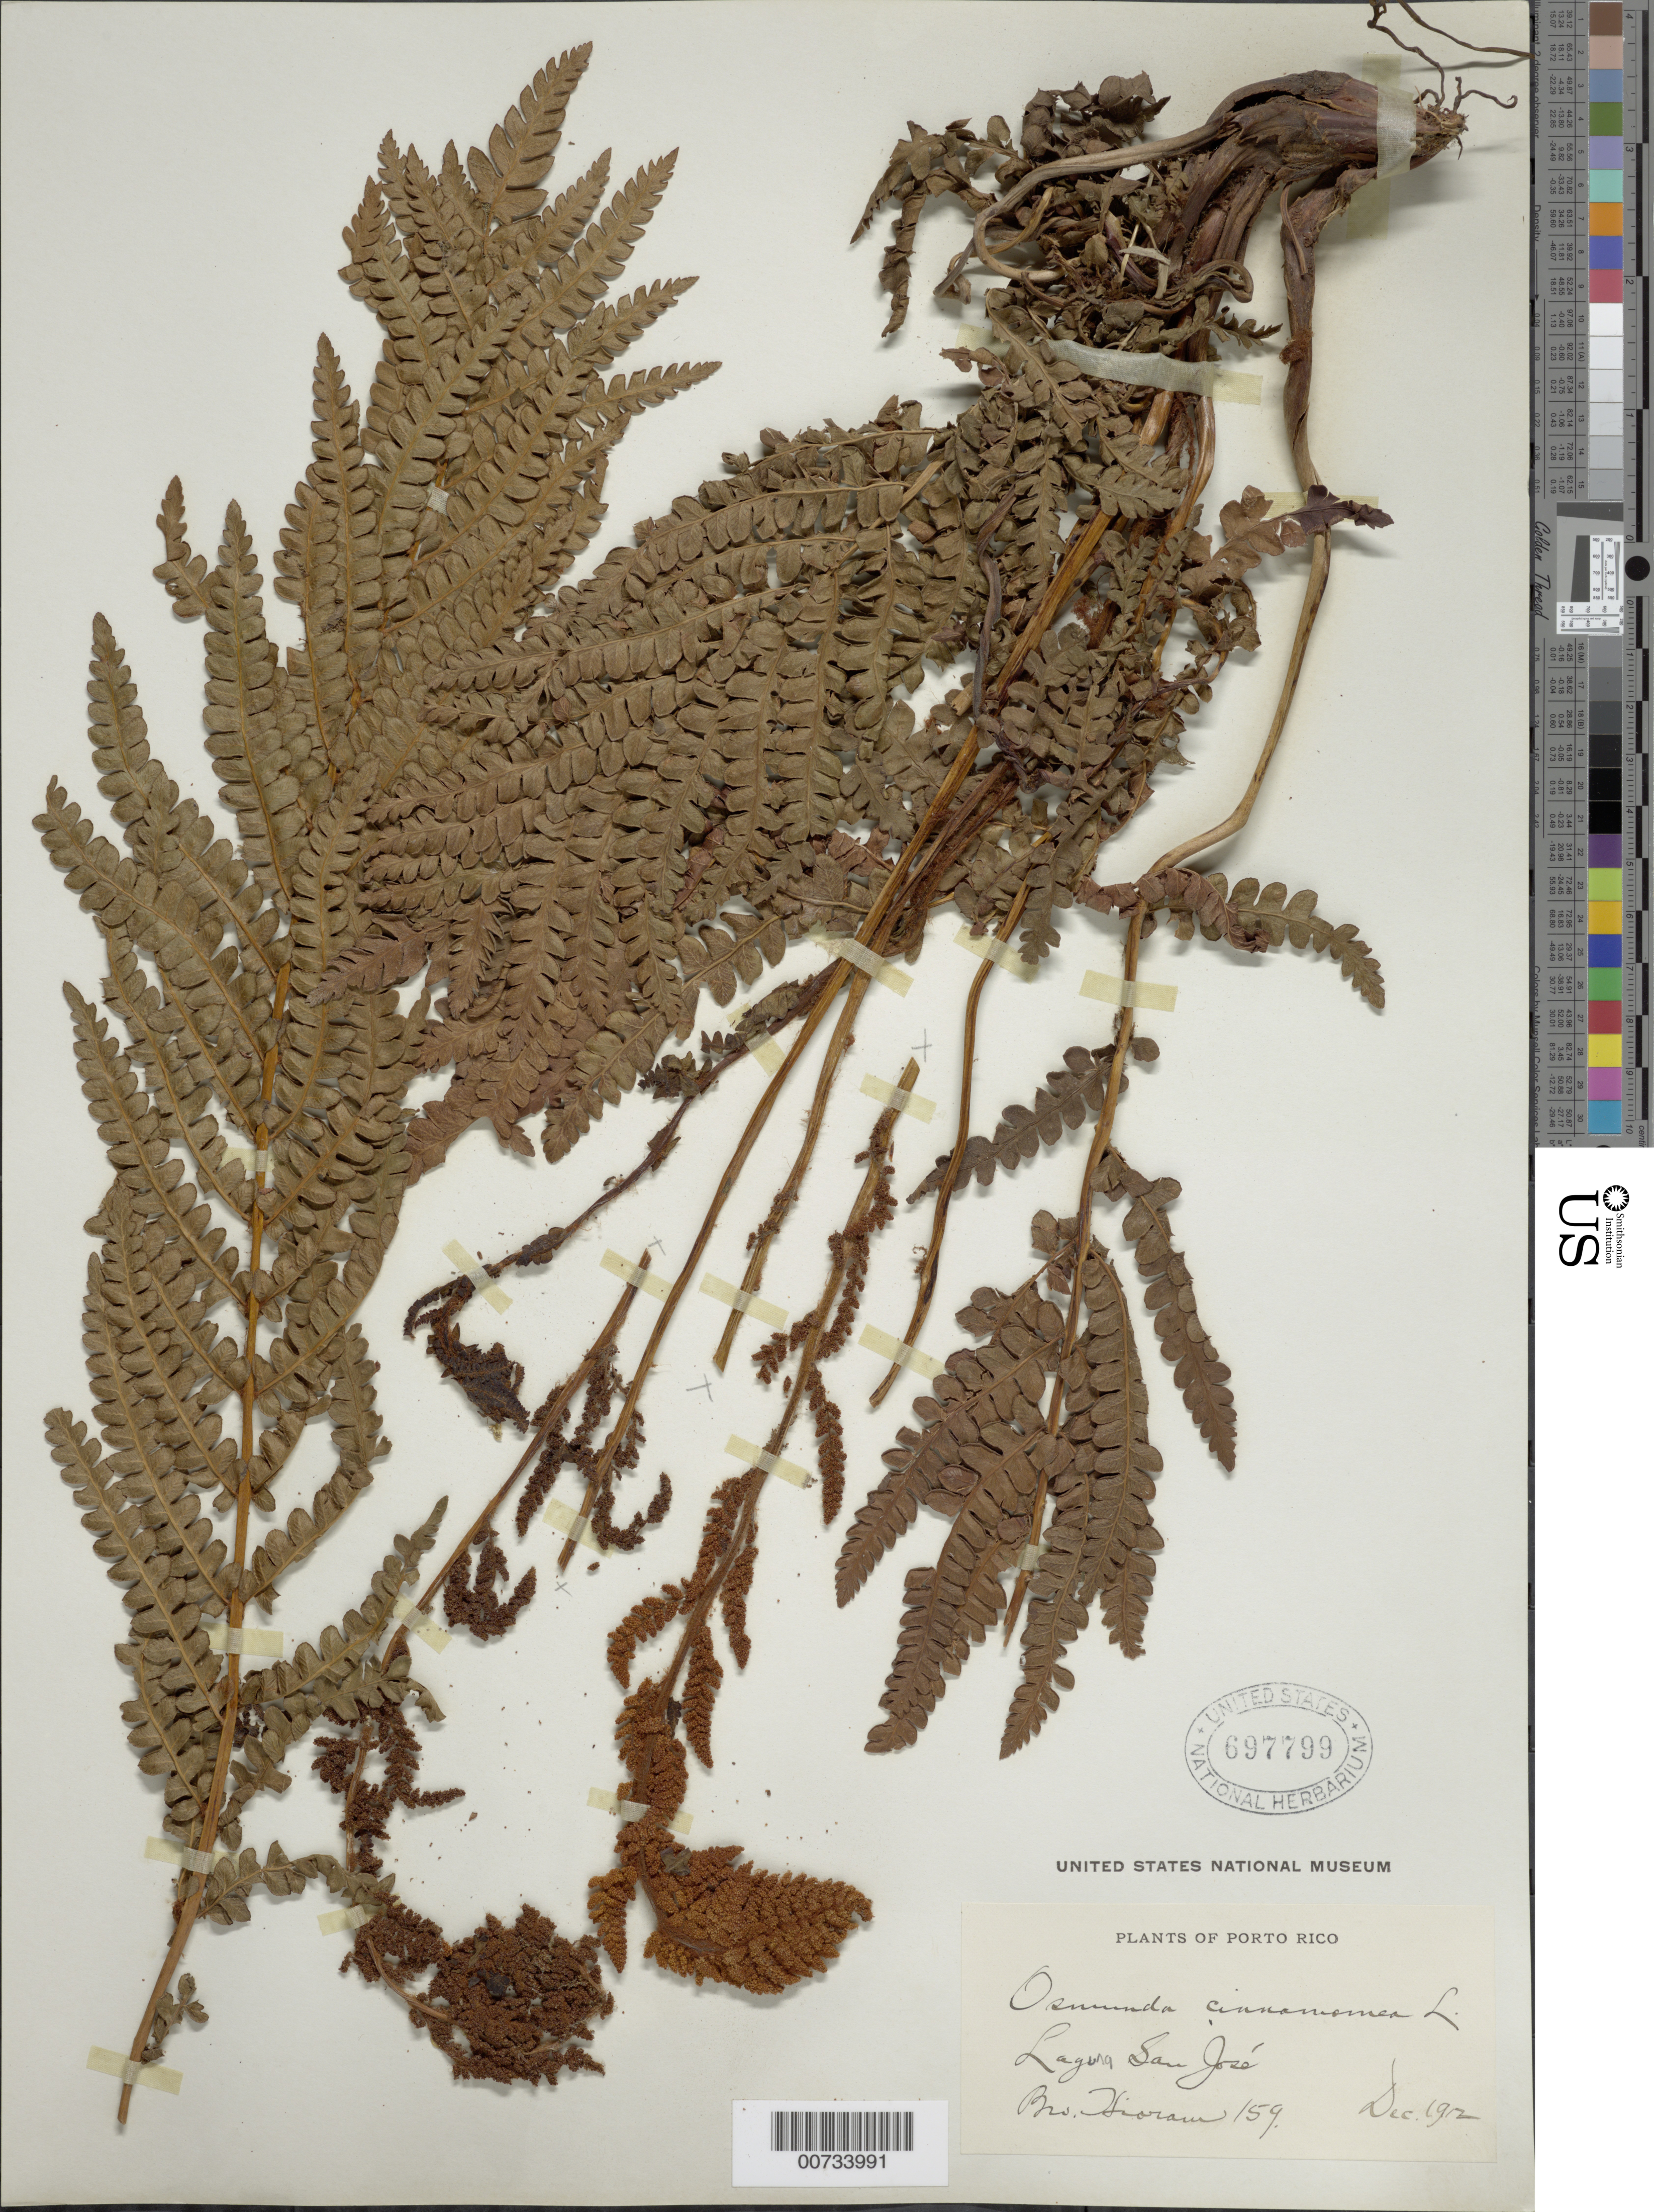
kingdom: Plantae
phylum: Tracheophyta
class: Polypodiopsida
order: Osmundales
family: Osmundaceae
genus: Osmundastrum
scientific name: Osmundastrum cinnamomeum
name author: (L.) C. Presl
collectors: Bro. Hioram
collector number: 159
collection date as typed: Dec 1912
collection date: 1912-12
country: Puerto Rico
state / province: San Juan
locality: Laguna San José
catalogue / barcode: US 697799